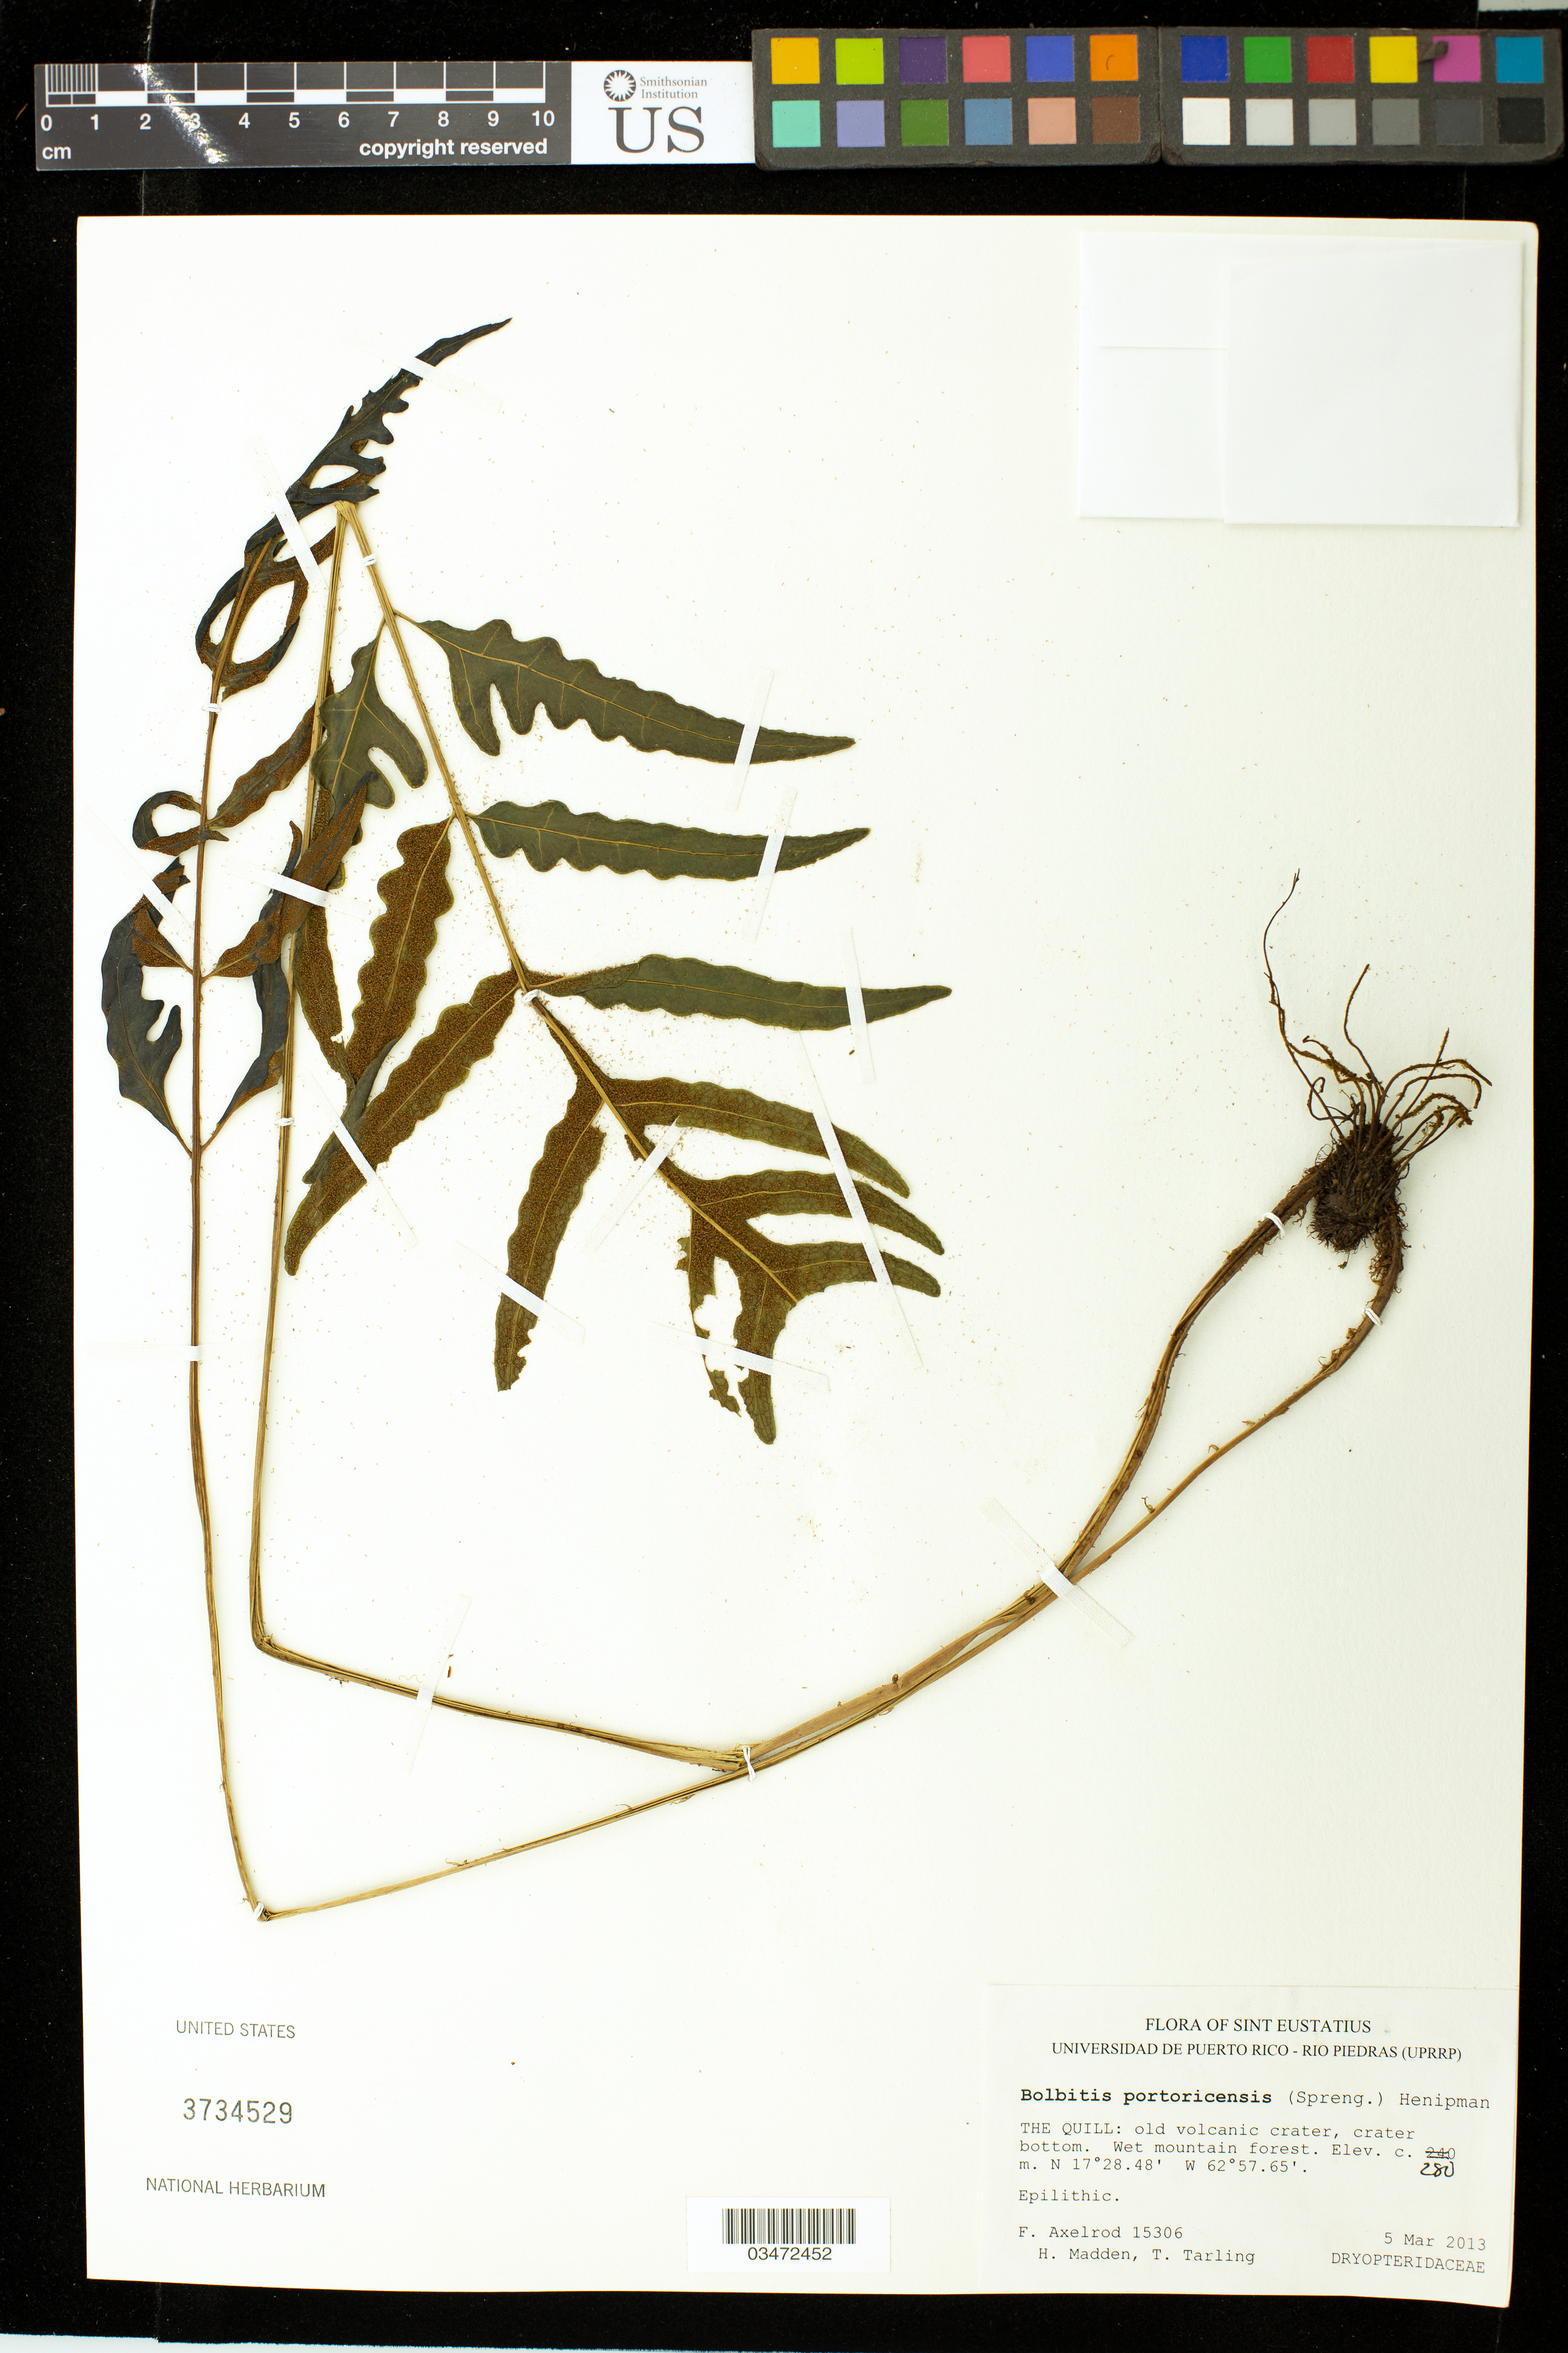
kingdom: Plantae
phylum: Tracheophyta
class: Polypodiopsida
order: Polypodiales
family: Dryopteridaceae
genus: Bolbitis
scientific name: Bolbitis portoricensis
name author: (Spreng.) Hennipman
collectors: F. S. Axelrod, H. Madden & T. Tarling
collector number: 15306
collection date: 2013-03-05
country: Netherlands Antilles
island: St. Eustatius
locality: The Quill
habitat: Wet mountain forest. Old volcanic crater, crater bottom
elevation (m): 280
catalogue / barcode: US 3734529